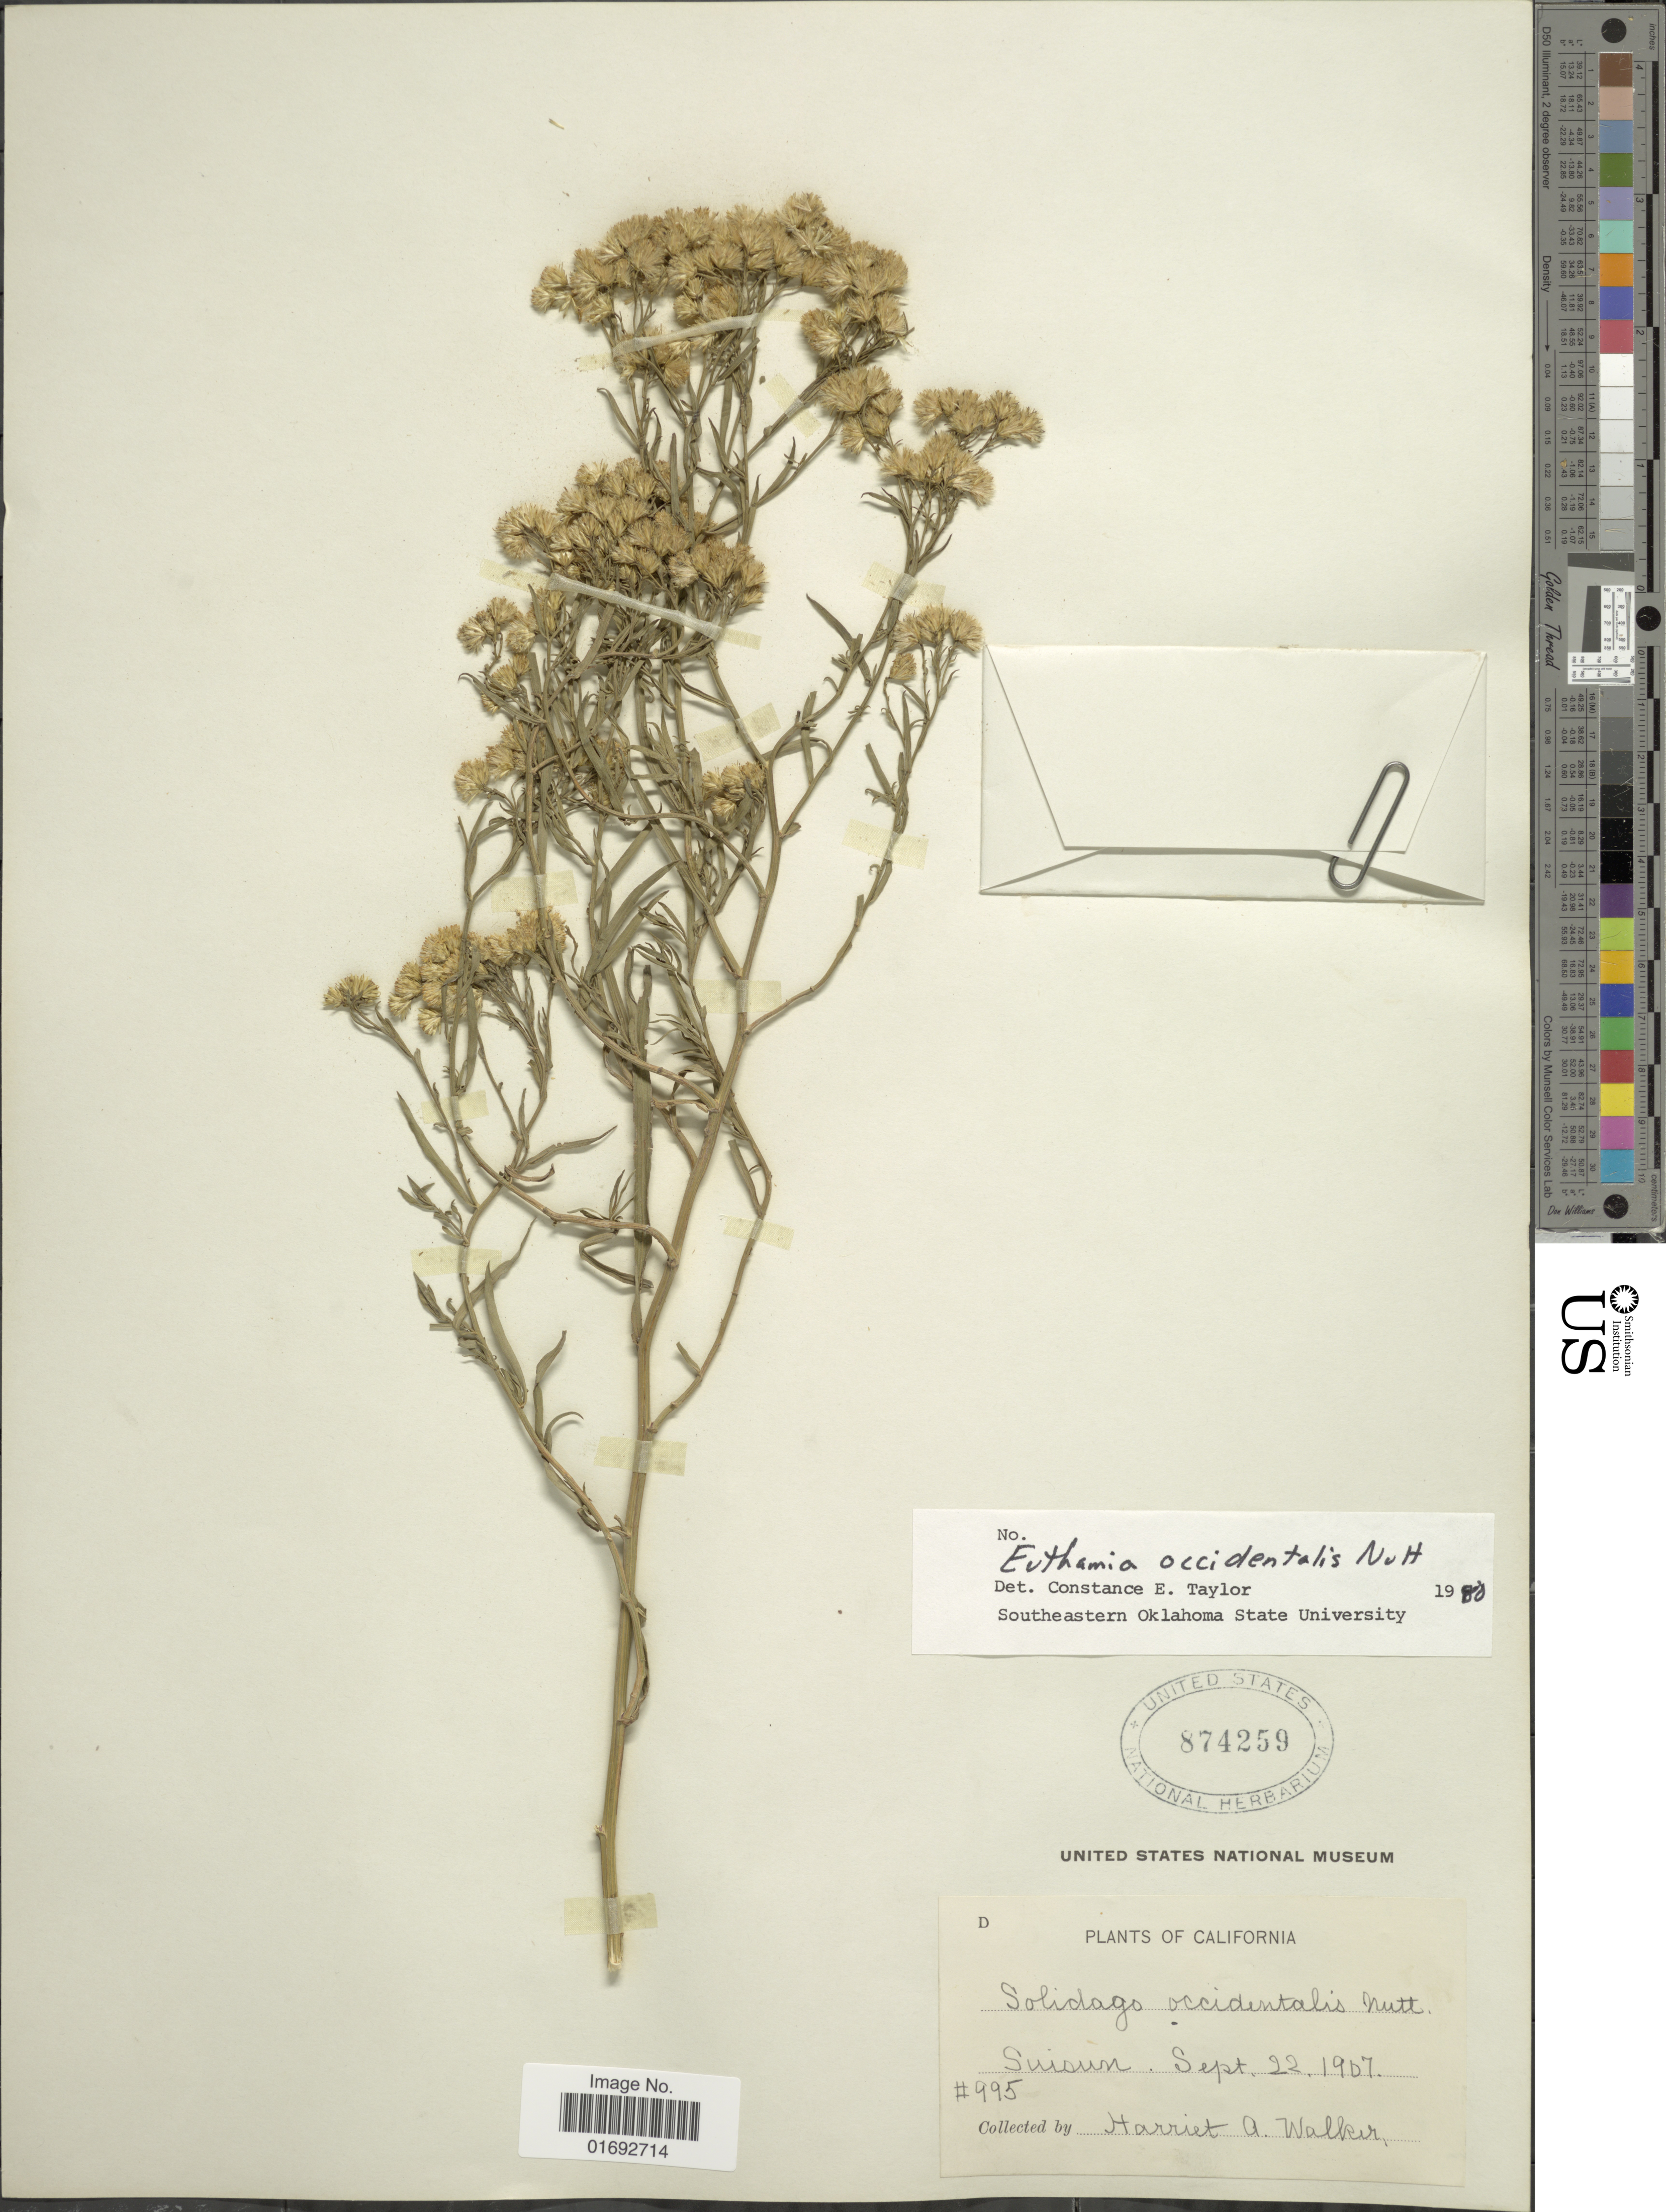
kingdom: Plantae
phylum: Tracheophyta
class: Magnoliopsida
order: Asterales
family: Asteraceae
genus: Euthamia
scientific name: Euthamia occidentalis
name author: Nutt.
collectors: H. Walker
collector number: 995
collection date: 1907-09-22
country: United States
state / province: California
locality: Suisun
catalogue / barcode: US 874259